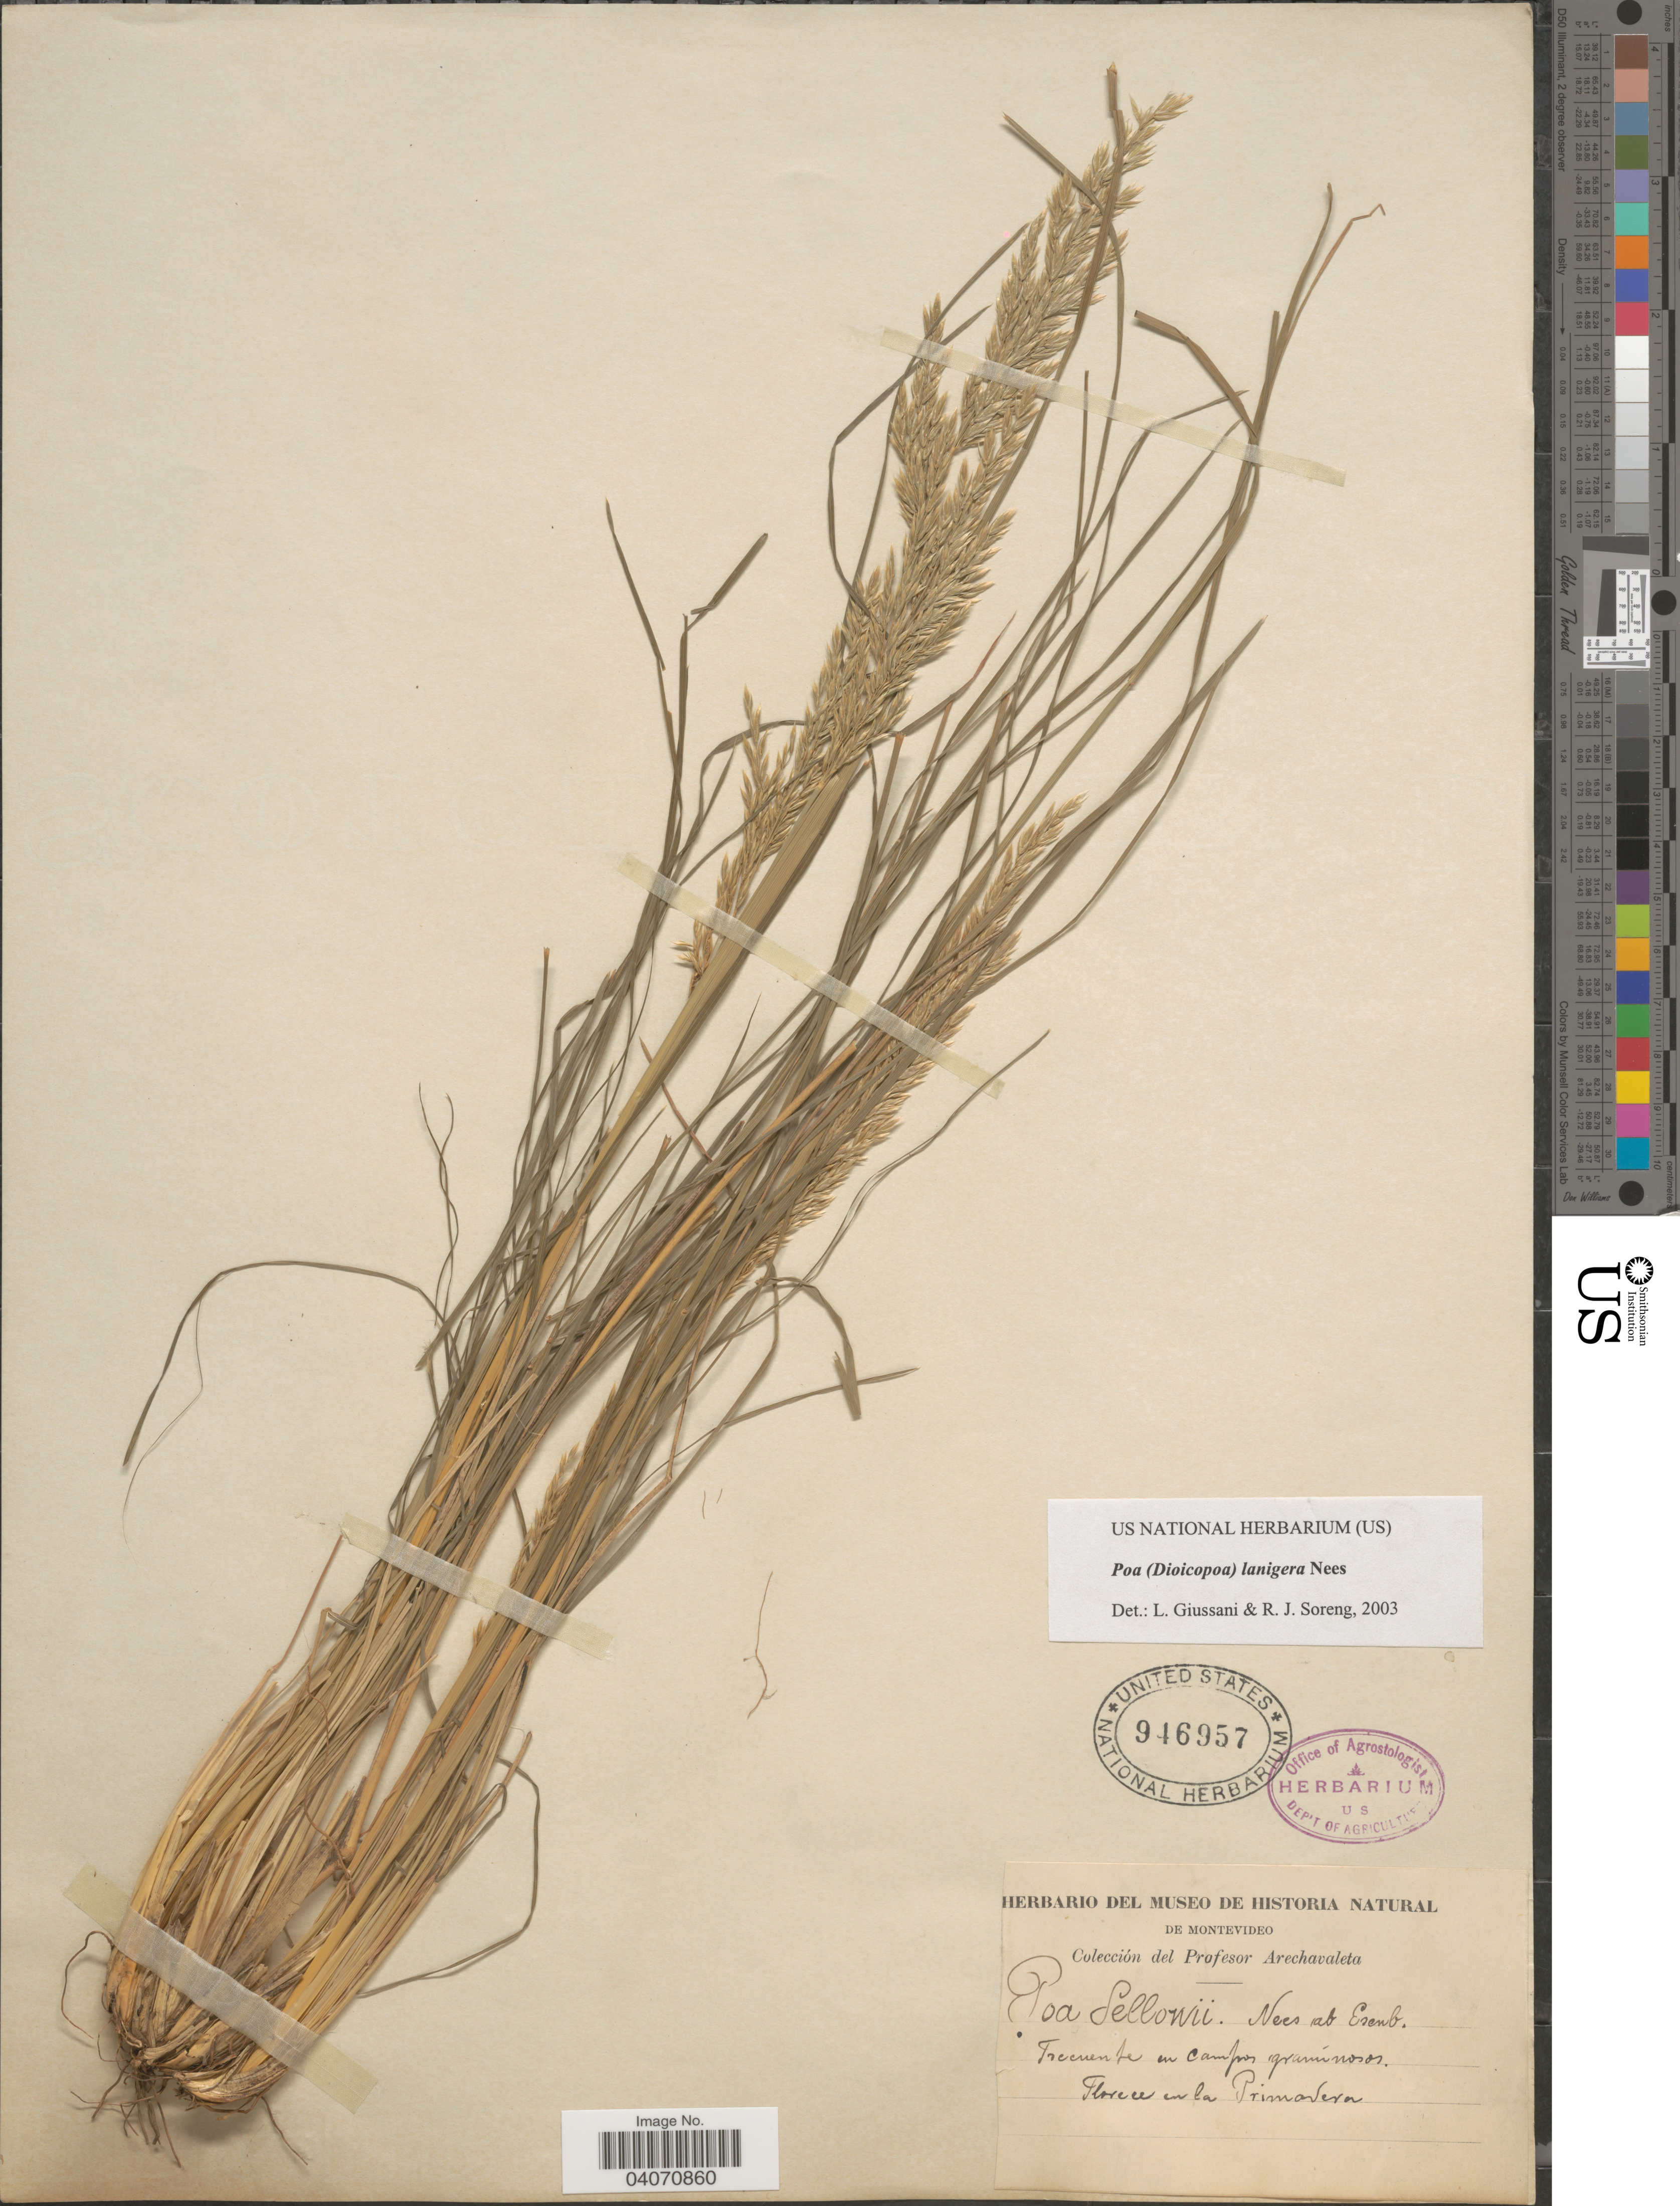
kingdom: Plantae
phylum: Tracheophyta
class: Liliopsida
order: Poales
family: Poaceae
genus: Poa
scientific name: Poa lanigera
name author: Nees in Mart.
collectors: Arechavaleta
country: Uruguay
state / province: Montevideo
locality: Frecuente en campos graminosos. Florece en la Primavera.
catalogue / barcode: US 946957